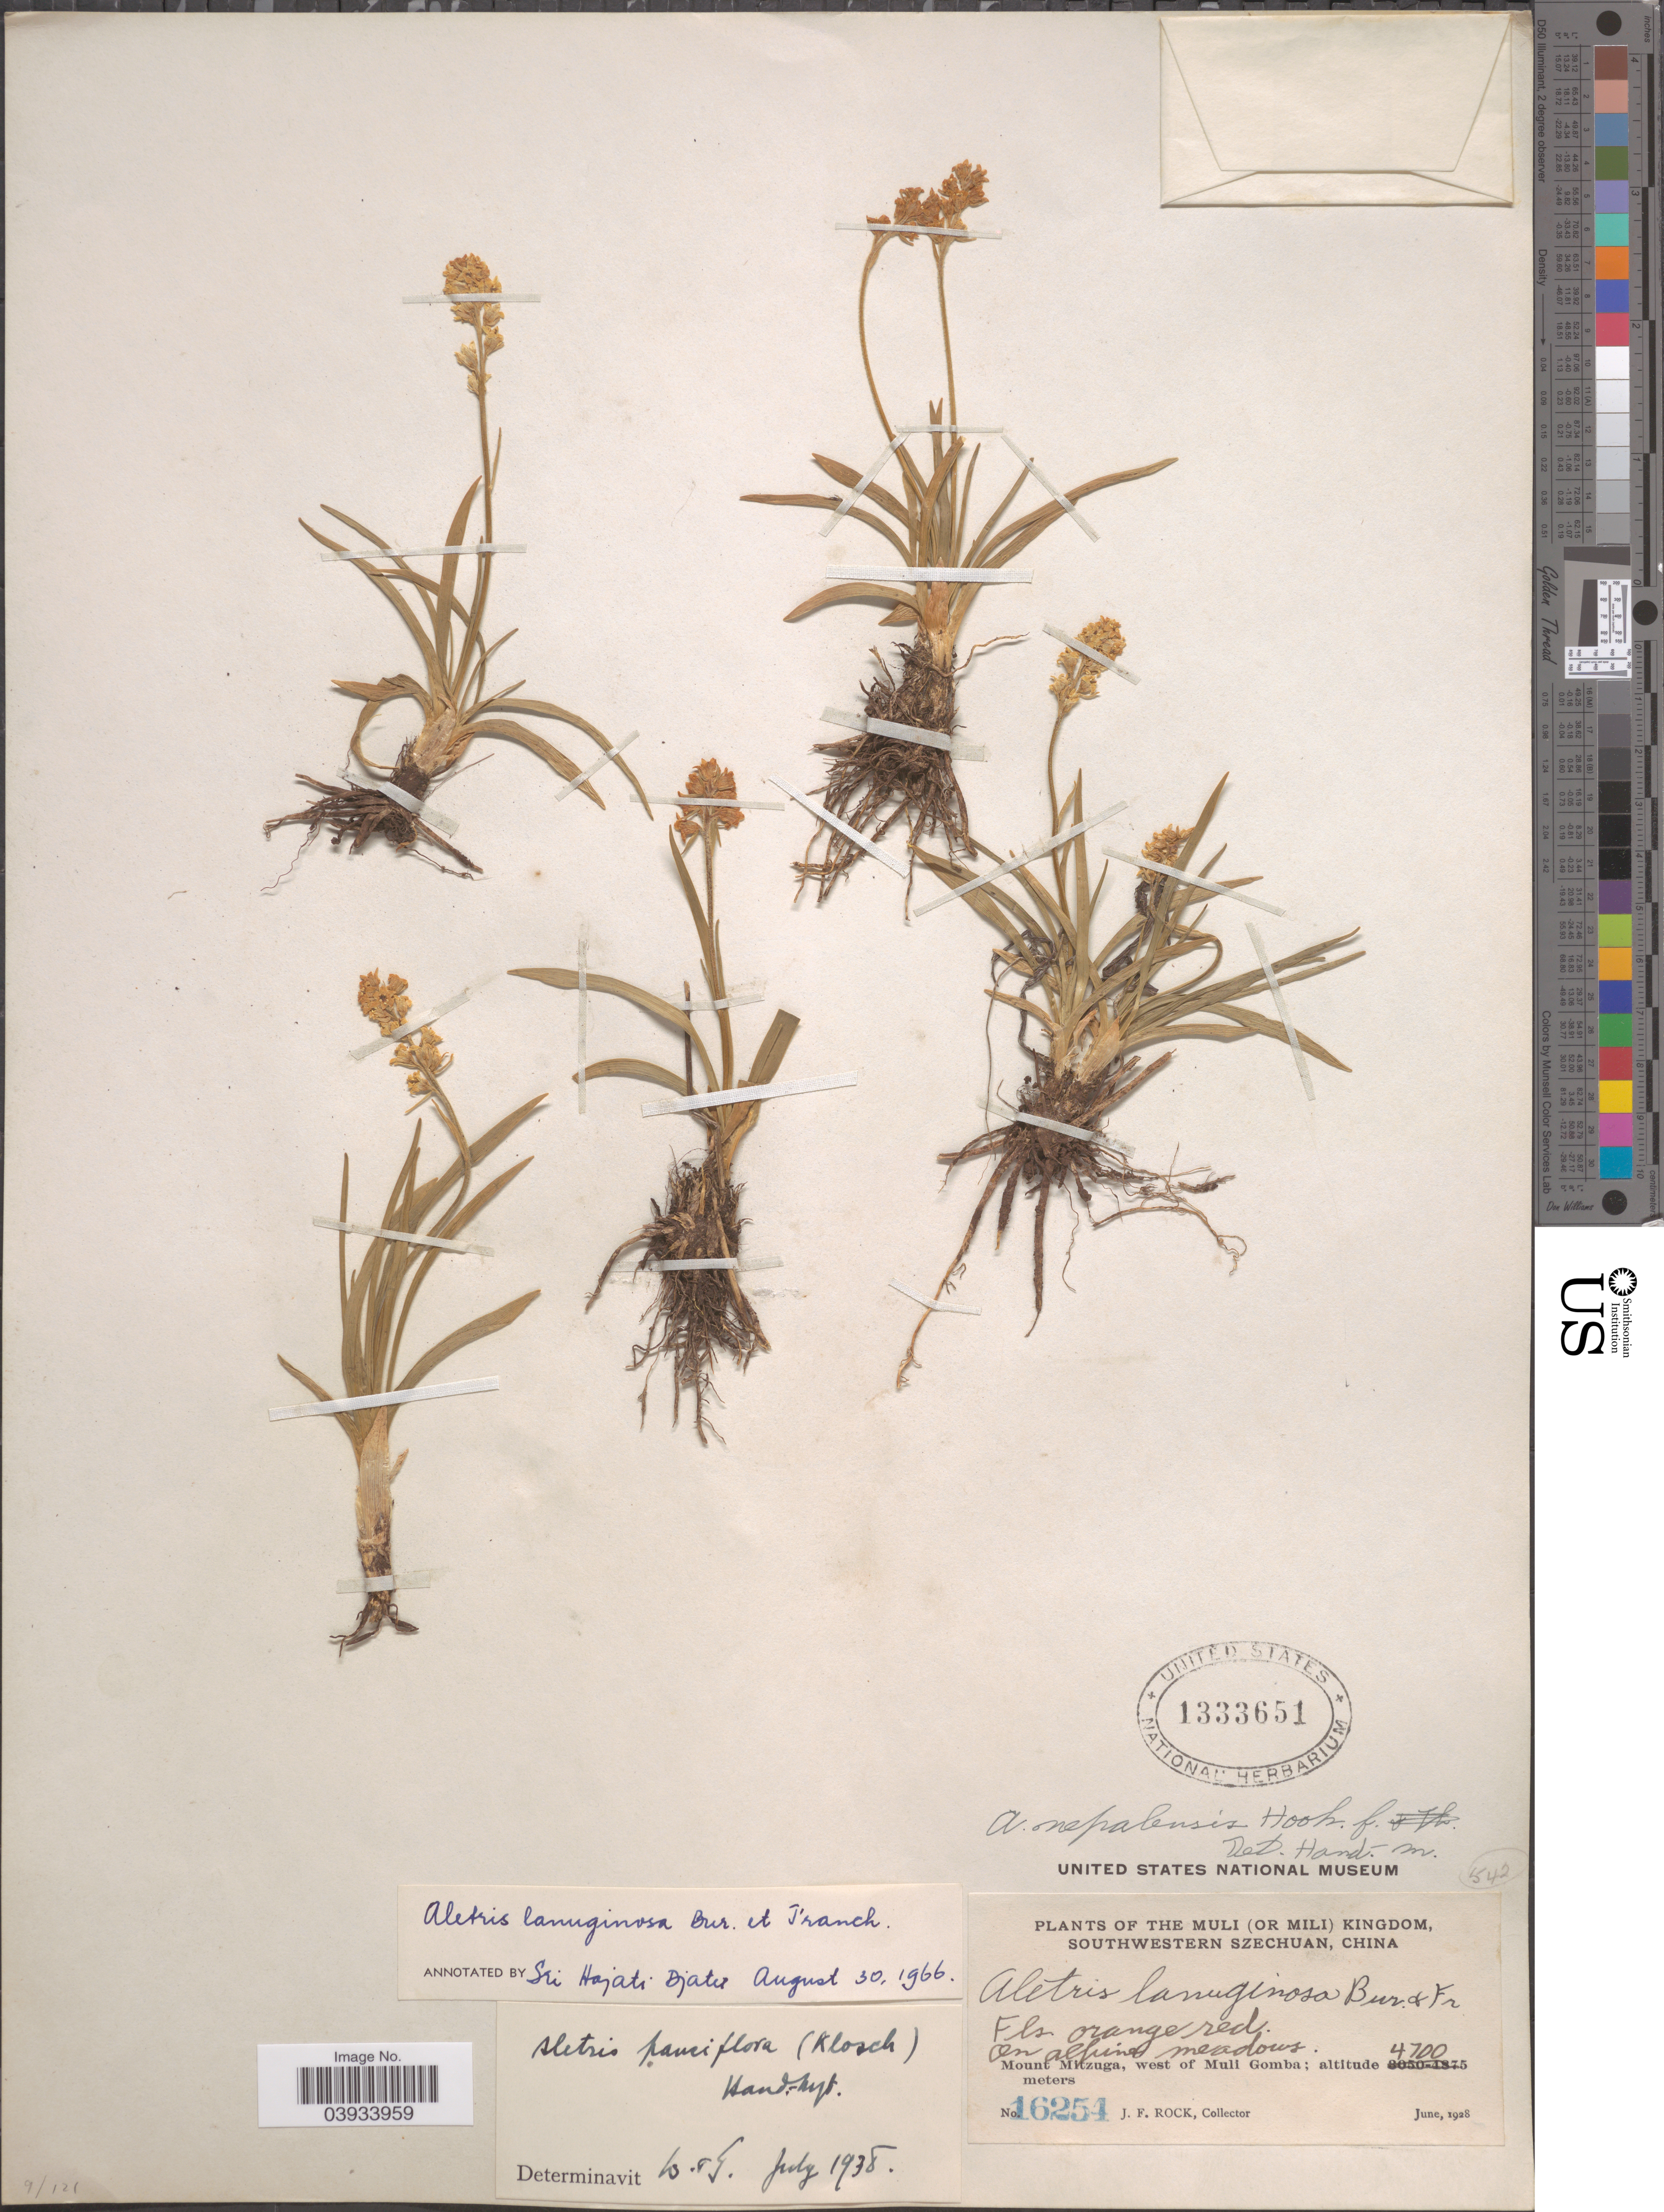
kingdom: Plantae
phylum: Tracheophyta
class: Liliopsida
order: Dioscoreales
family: Nartheciaceae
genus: Aletris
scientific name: Aletris lanuginosa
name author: Bureau & Franch.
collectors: J. Rock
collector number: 16254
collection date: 1928-06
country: China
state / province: Sichuan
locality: The Muli (or Mili) Kingdom, Southwestern Szechuan. Mount Mitzuga, west of Muli Gomba.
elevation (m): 4700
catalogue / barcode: US 1333651